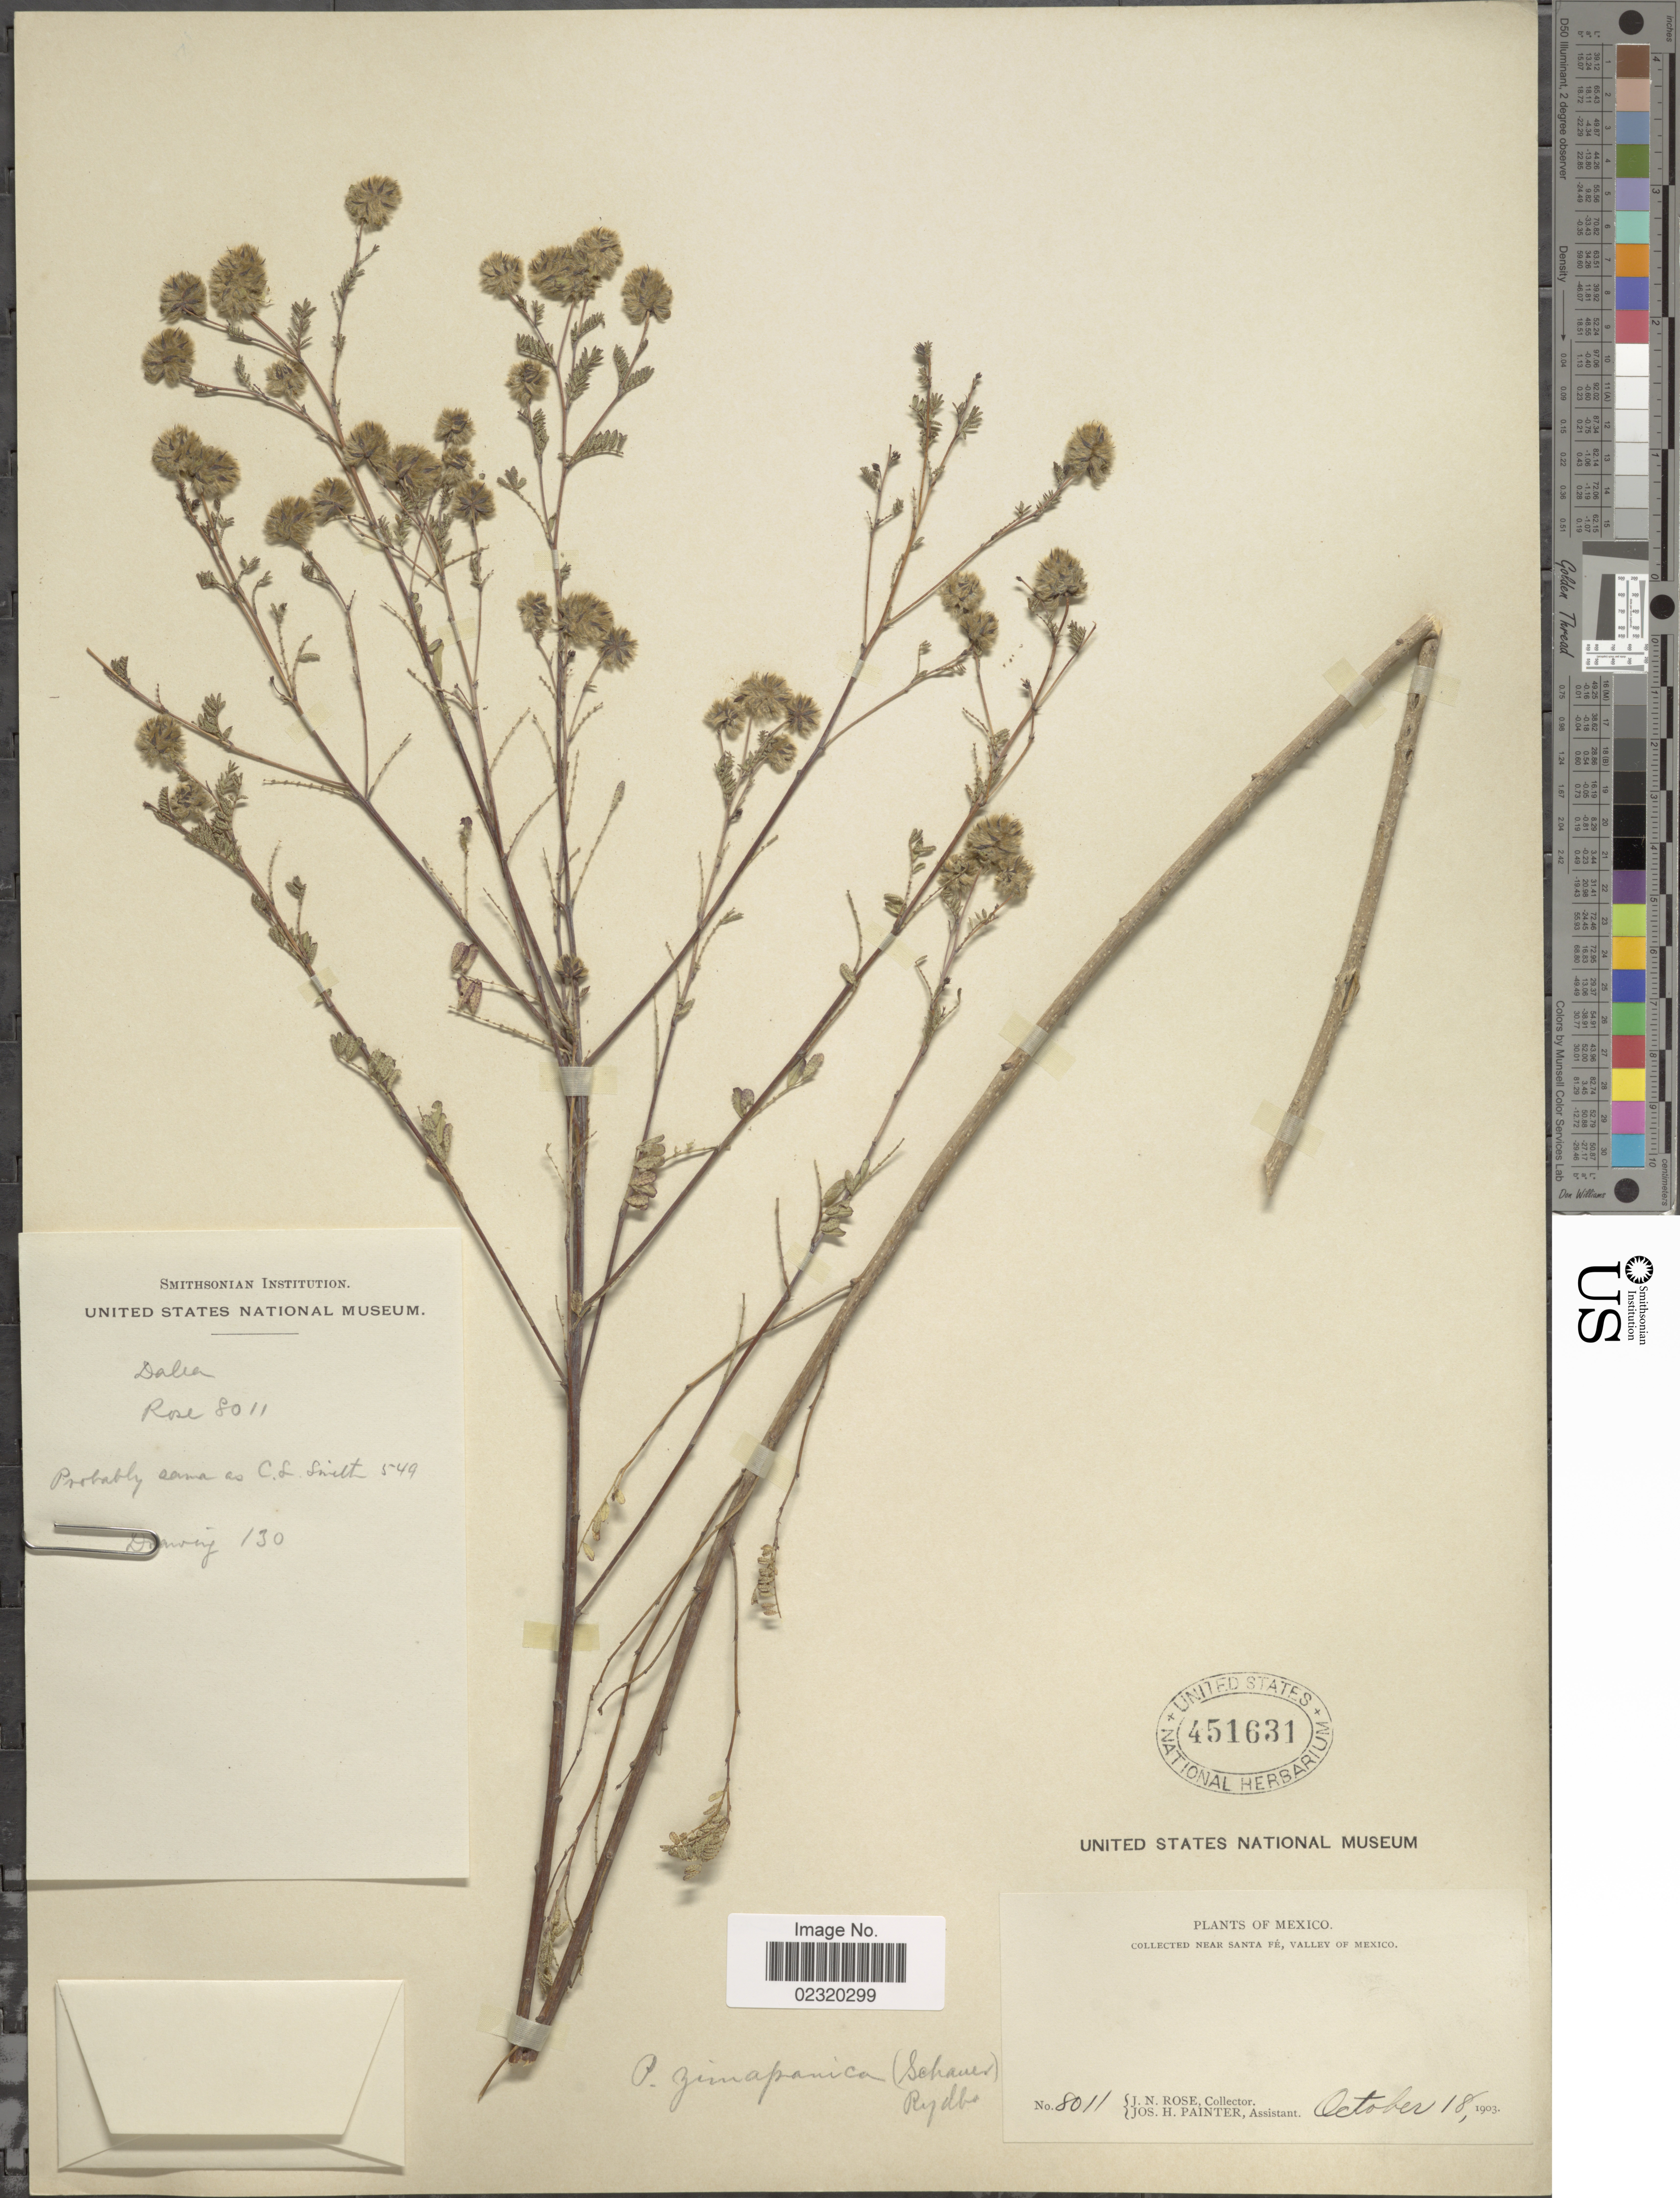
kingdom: Plantae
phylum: Tracheophyta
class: Magnoliopsida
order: Fabales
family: Fabaceae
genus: Dalea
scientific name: Dalea zimapanica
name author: S. Schauer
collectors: J. N. Rose & J. H. Painter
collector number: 8011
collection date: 1903-10-18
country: Mexico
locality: Near Santa Fé, valley of Mexico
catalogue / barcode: US 451631